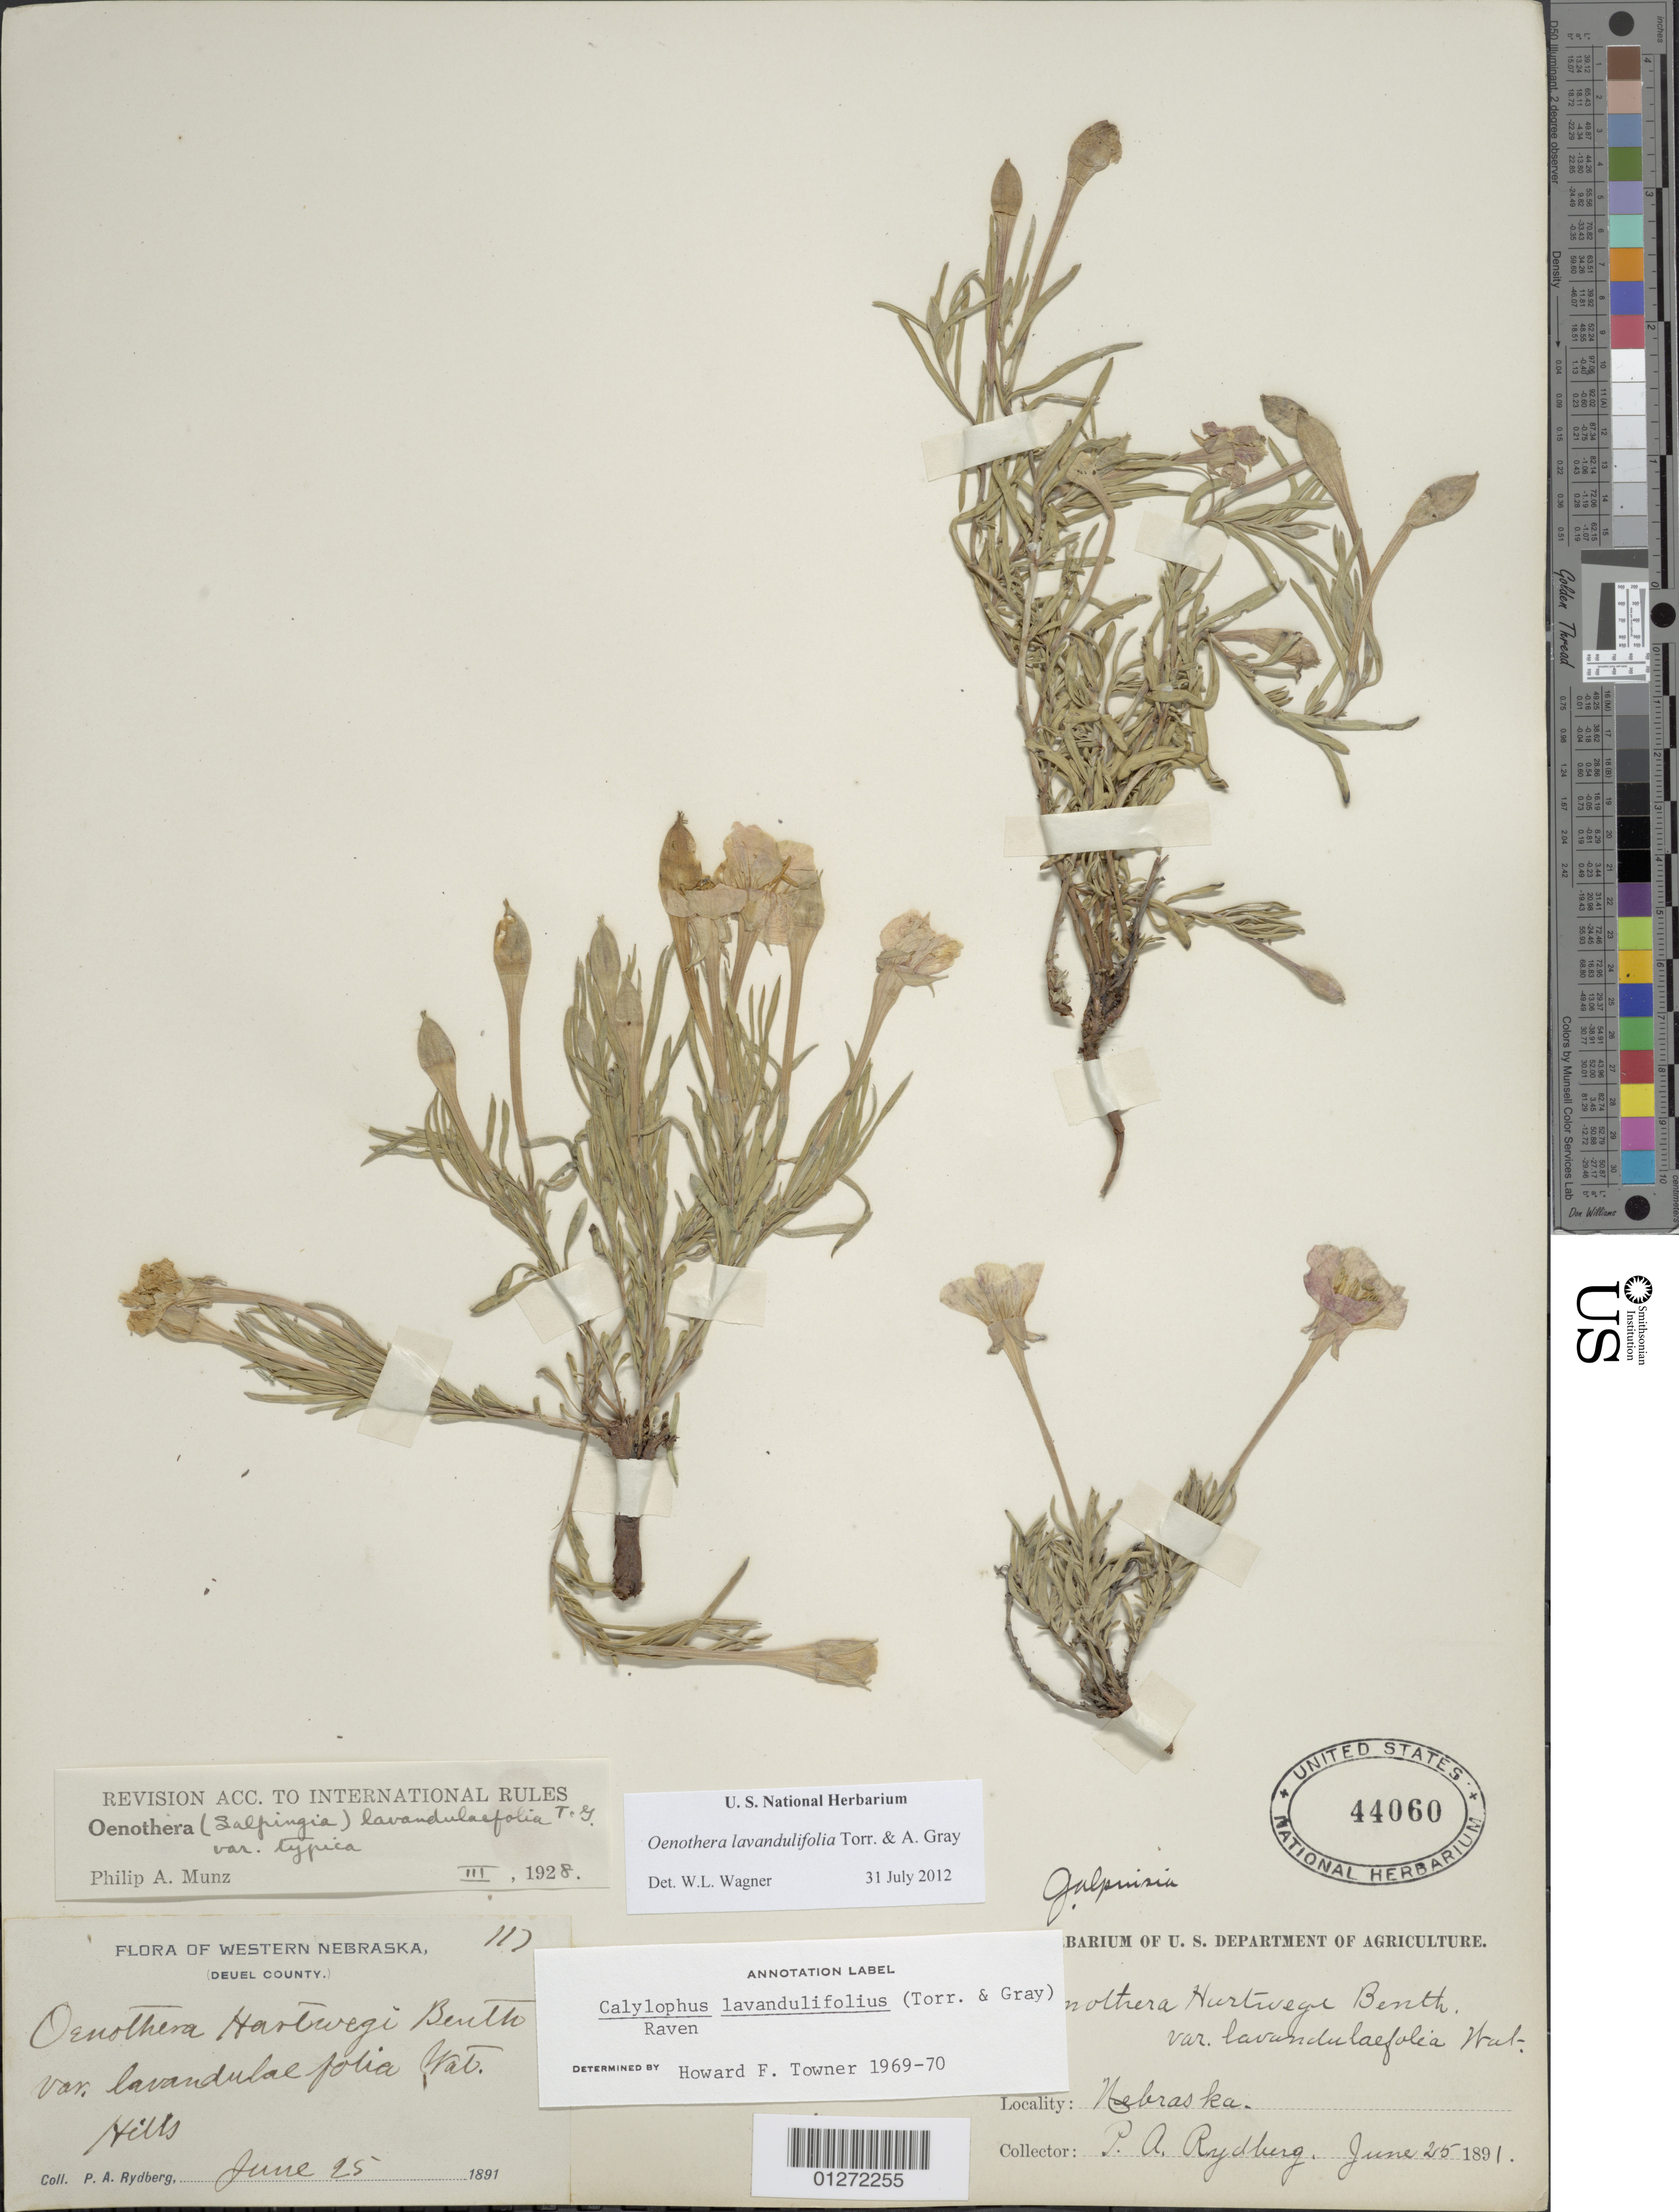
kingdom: Plantae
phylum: Tracheophyta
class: Magnoliopsida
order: Myrtales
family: Onagraceae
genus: Oenothera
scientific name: Oenothera lavandulifolia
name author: Torr. & A. Gray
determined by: Wagner, W. L., (BOT), Smithsonian Institution - National Museum of Natural History (UNITED STATES)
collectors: P. A. Rydberg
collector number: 117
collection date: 1891-06-25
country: United States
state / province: Nebraska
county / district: Deuel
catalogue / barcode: US 44060